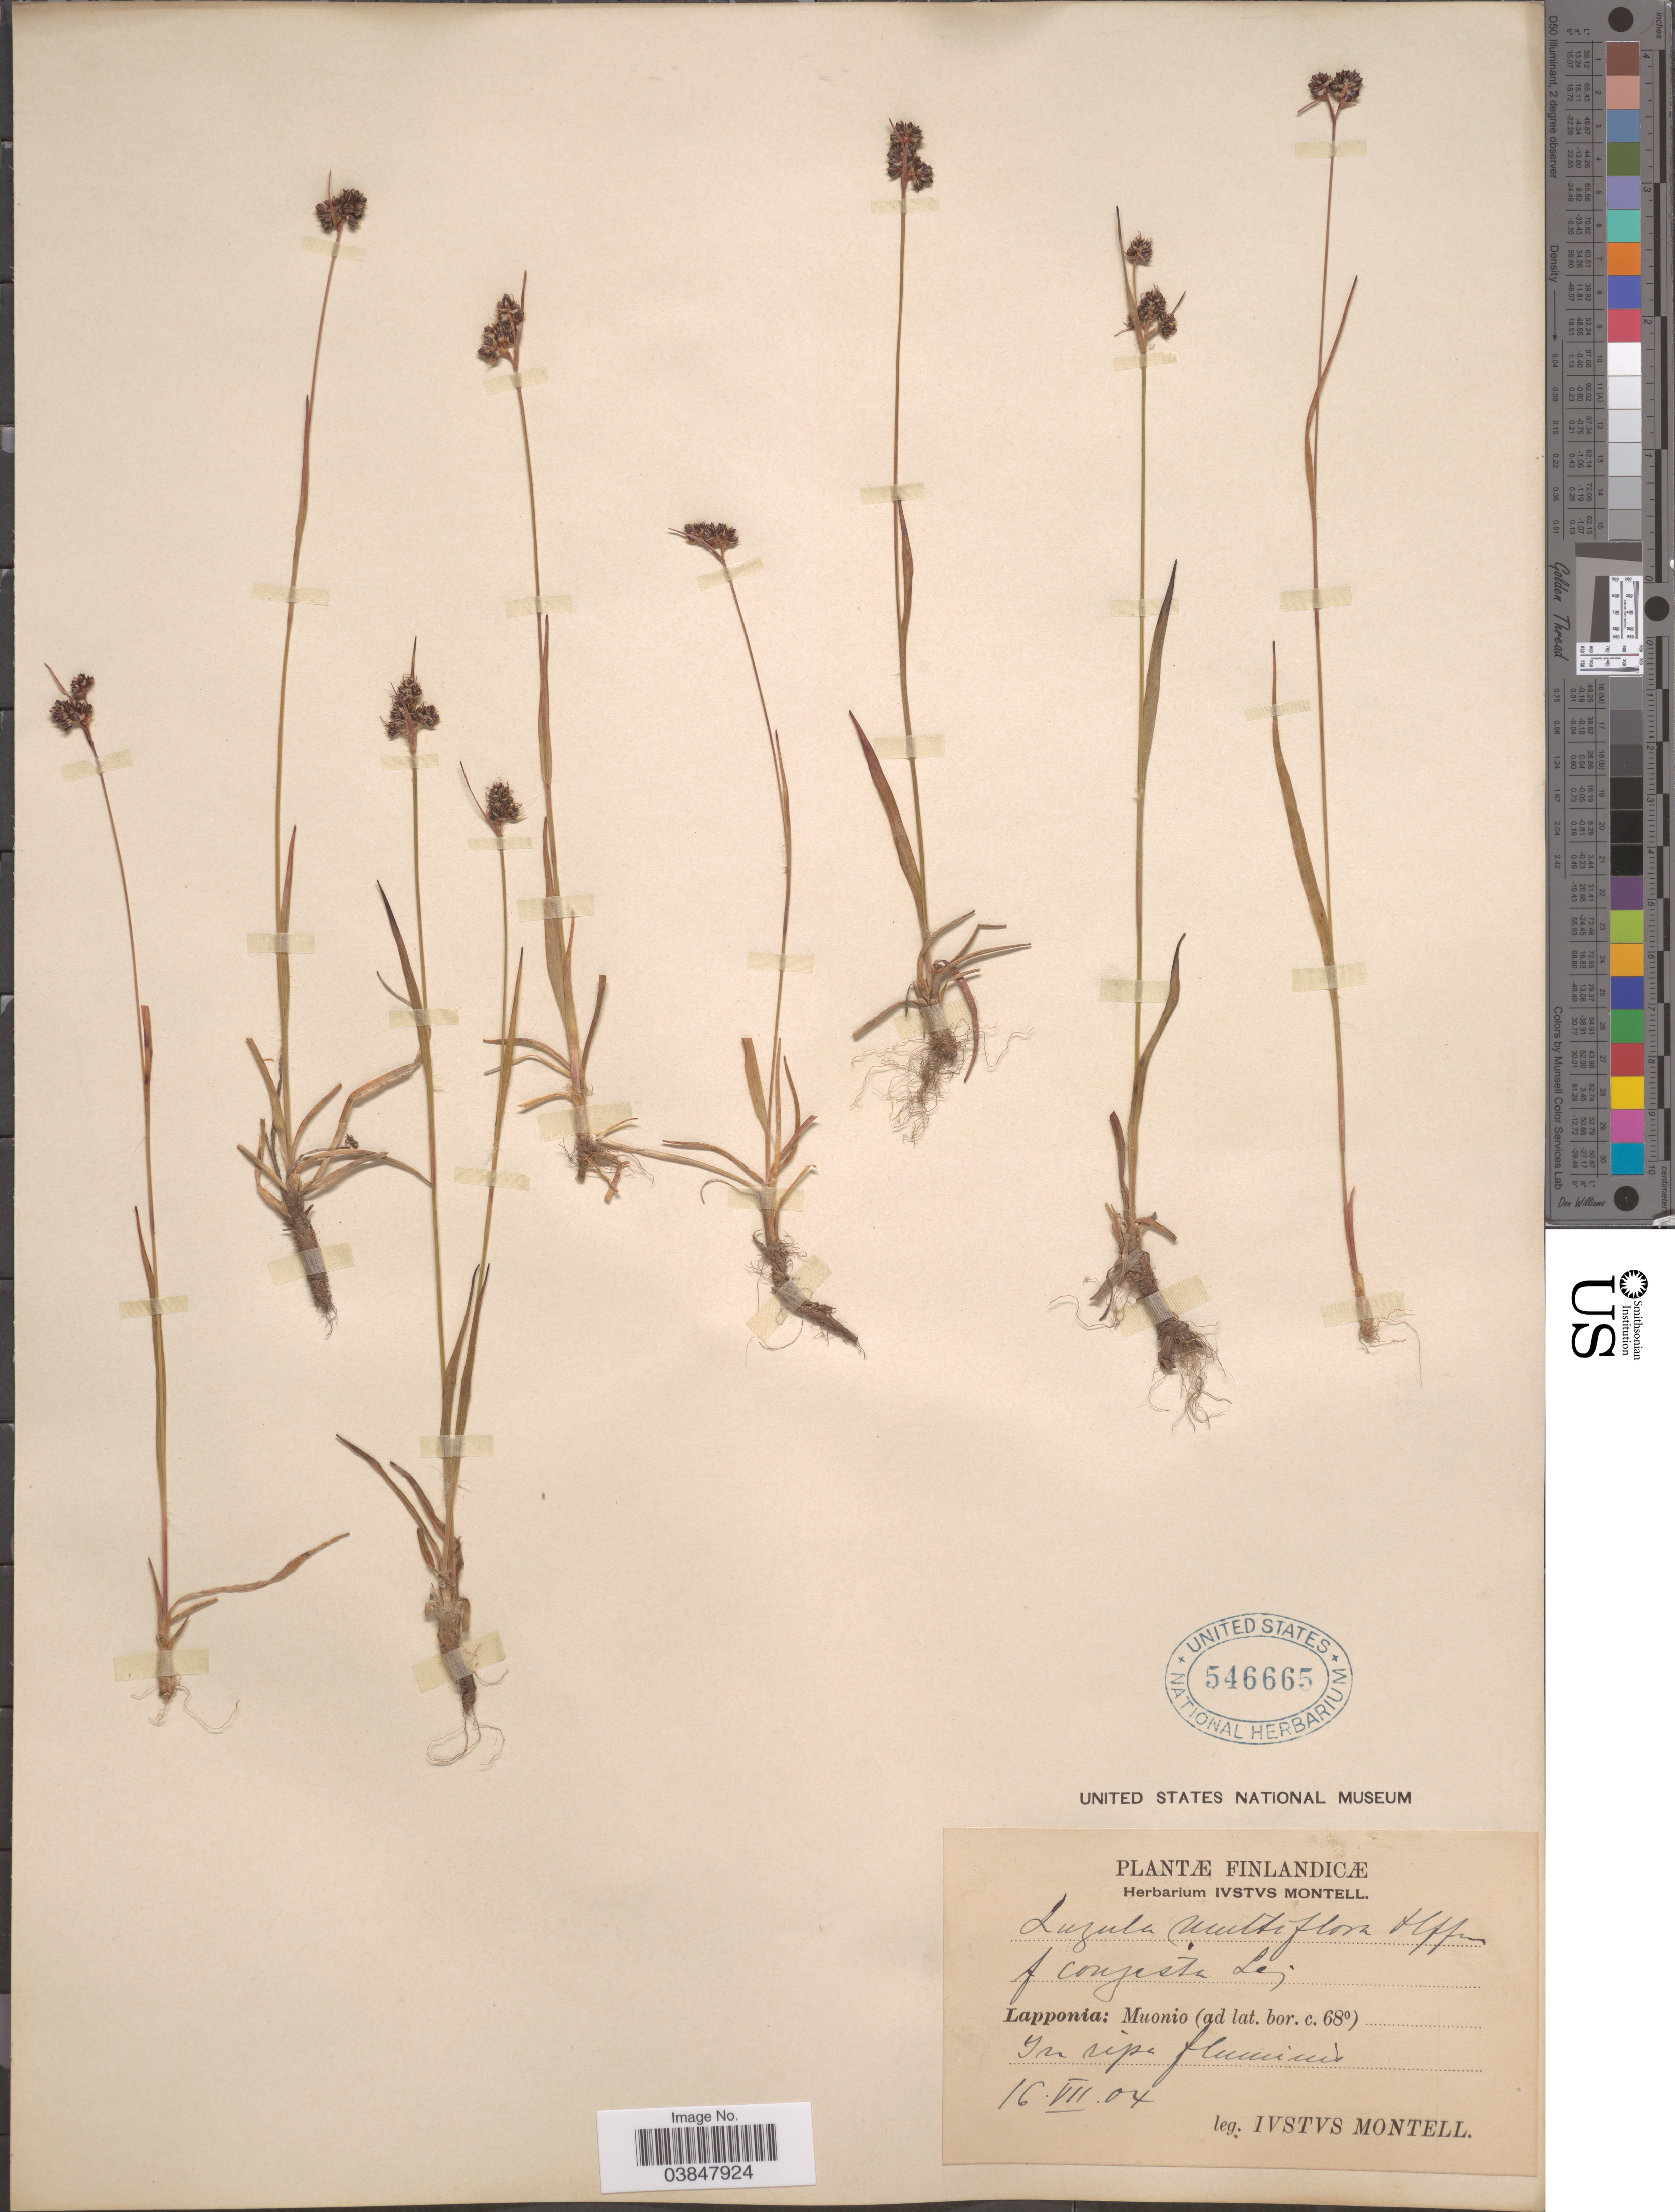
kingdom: Plantae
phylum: Tracheophyta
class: Liliopsida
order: Poales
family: Juncaceae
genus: Luzula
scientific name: Luzula multiflora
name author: (Ehrh.) Lej.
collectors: I. Montell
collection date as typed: Transcribed d/m/y: 16/7/4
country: Finland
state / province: Lappi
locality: Lapponia: Muonio.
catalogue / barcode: US 546665